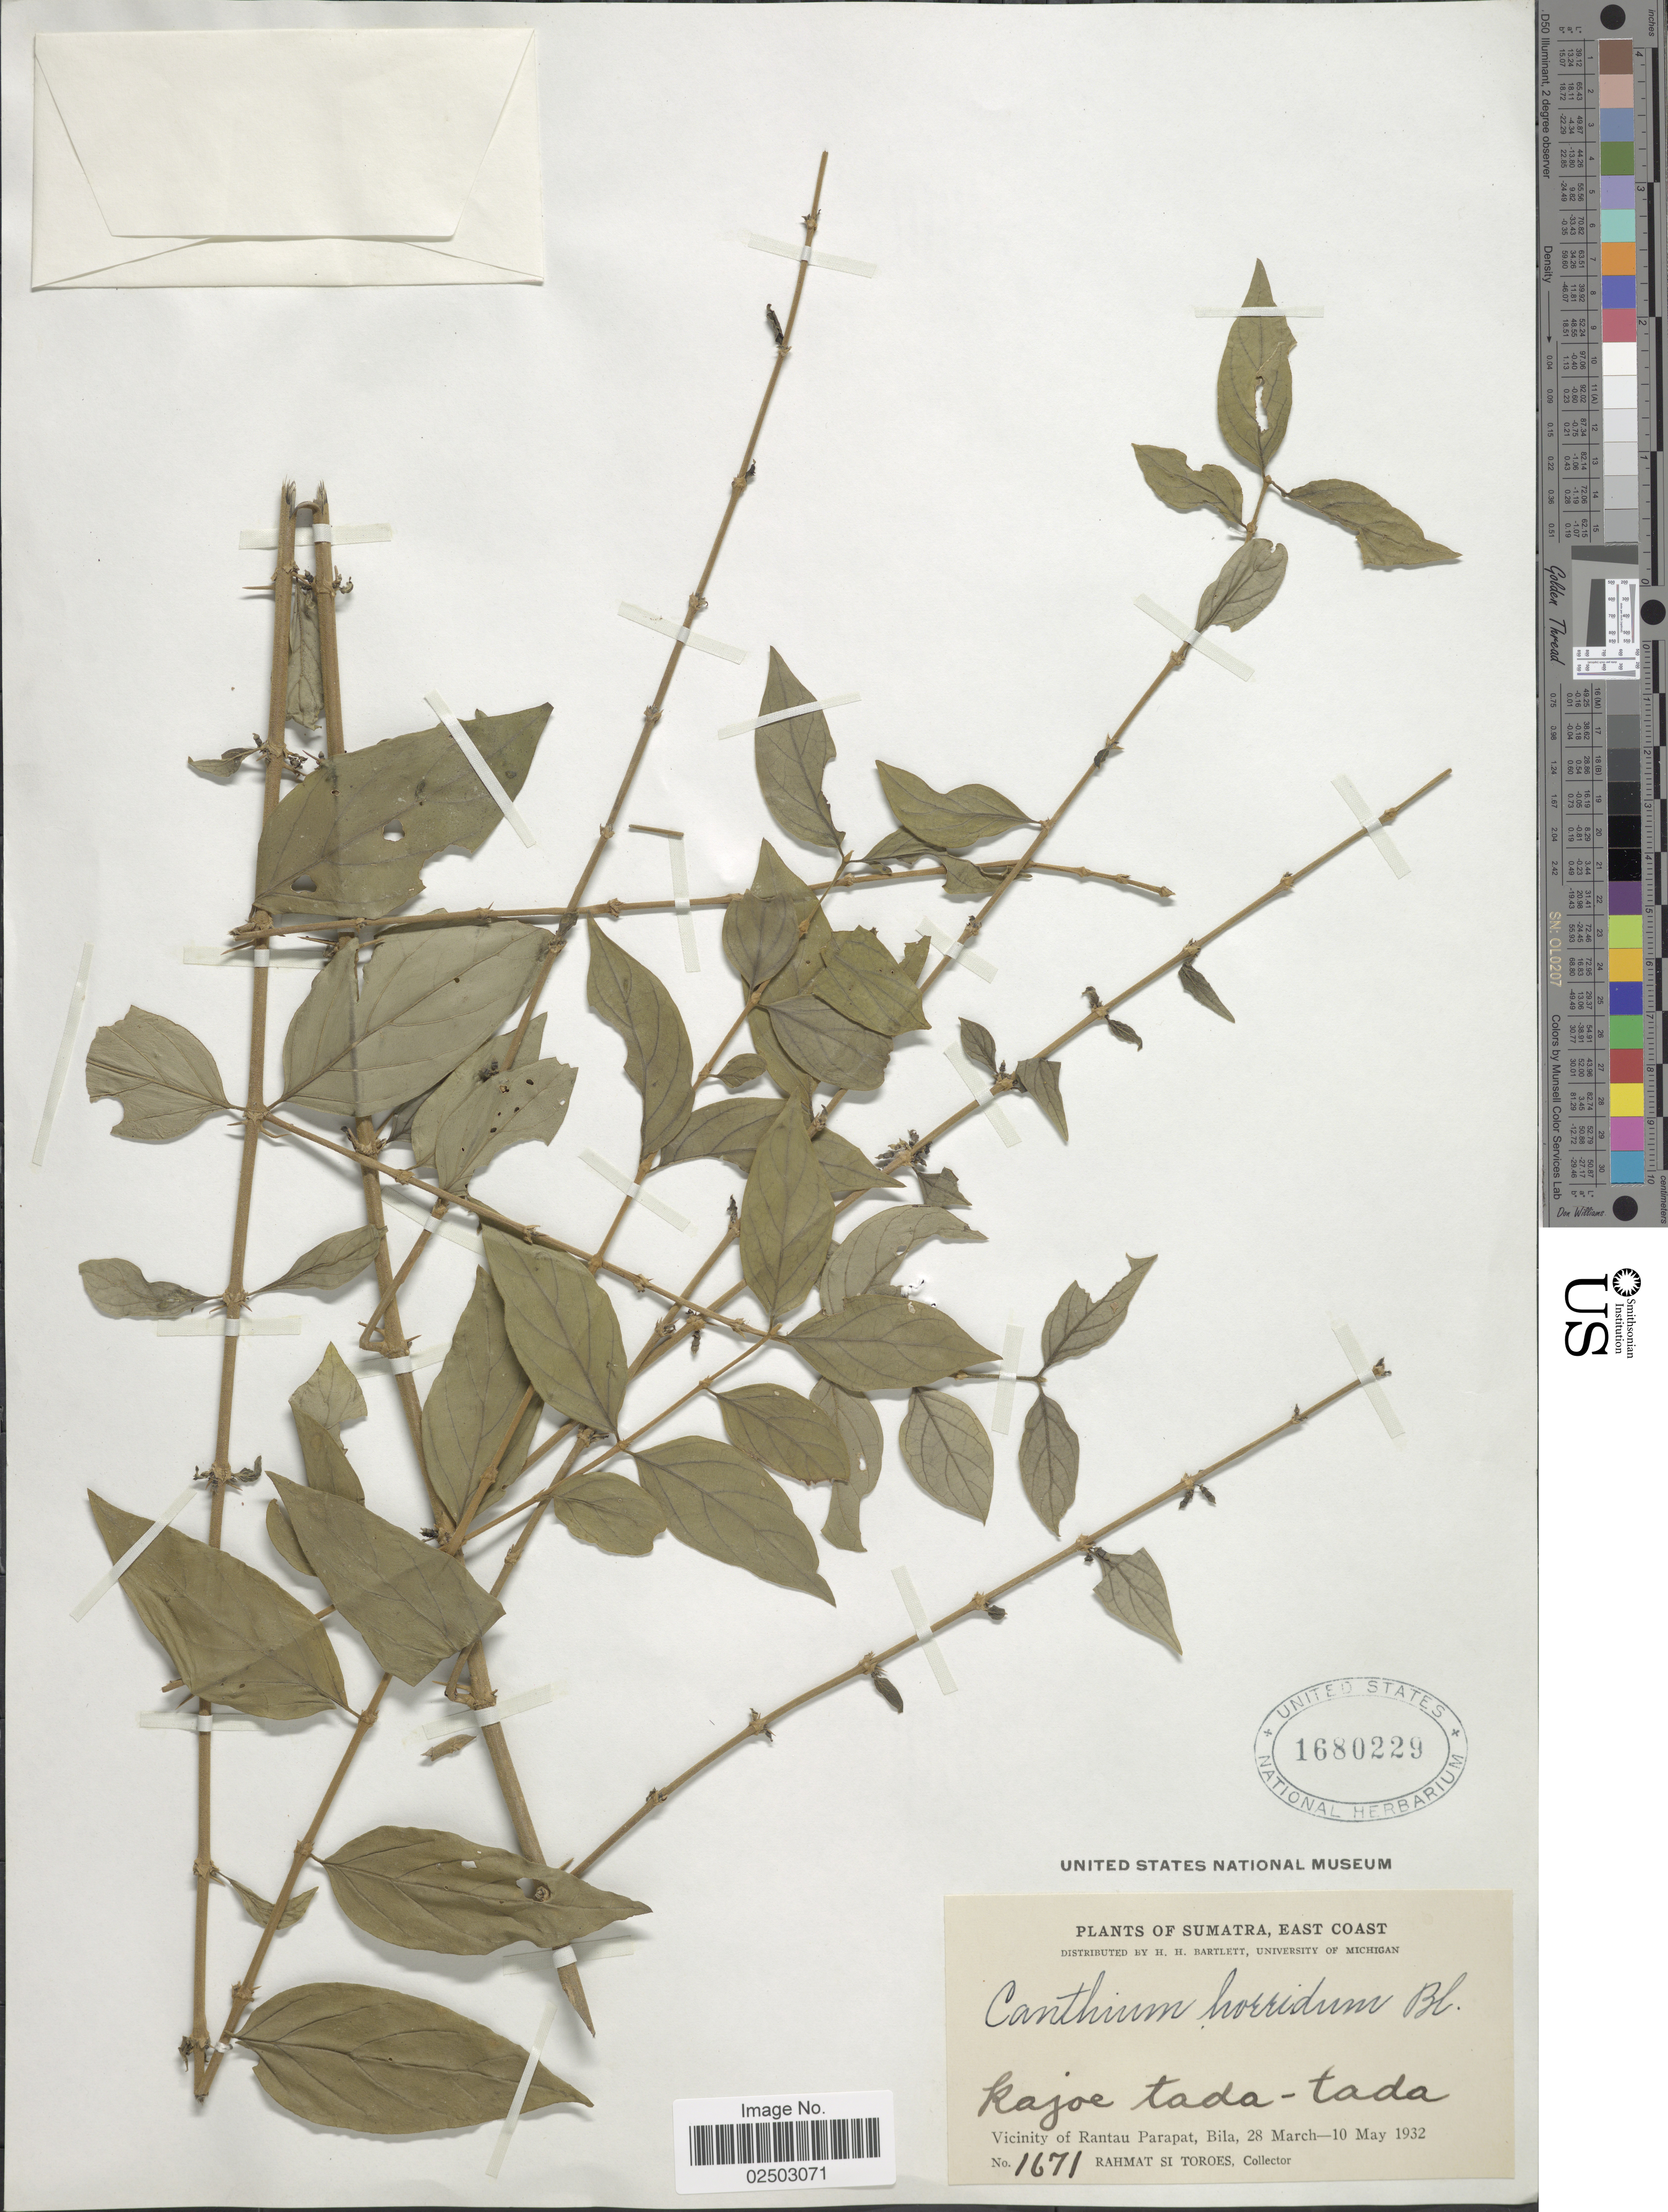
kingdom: Plantae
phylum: Tracheophyta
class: Magnoliopsida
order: Gentianales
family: Rubiaceae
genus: Canthium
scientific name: Canthium horridum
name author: Blume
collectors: Rahmat Si Boeea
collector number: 1671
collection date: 1932-03-28/1932-05-10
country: Indonesia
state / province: Sumatra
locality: East Coast, kajoe tada-tada, Vicinity of Rantau Parapat, Bila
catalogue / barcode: US 1680229